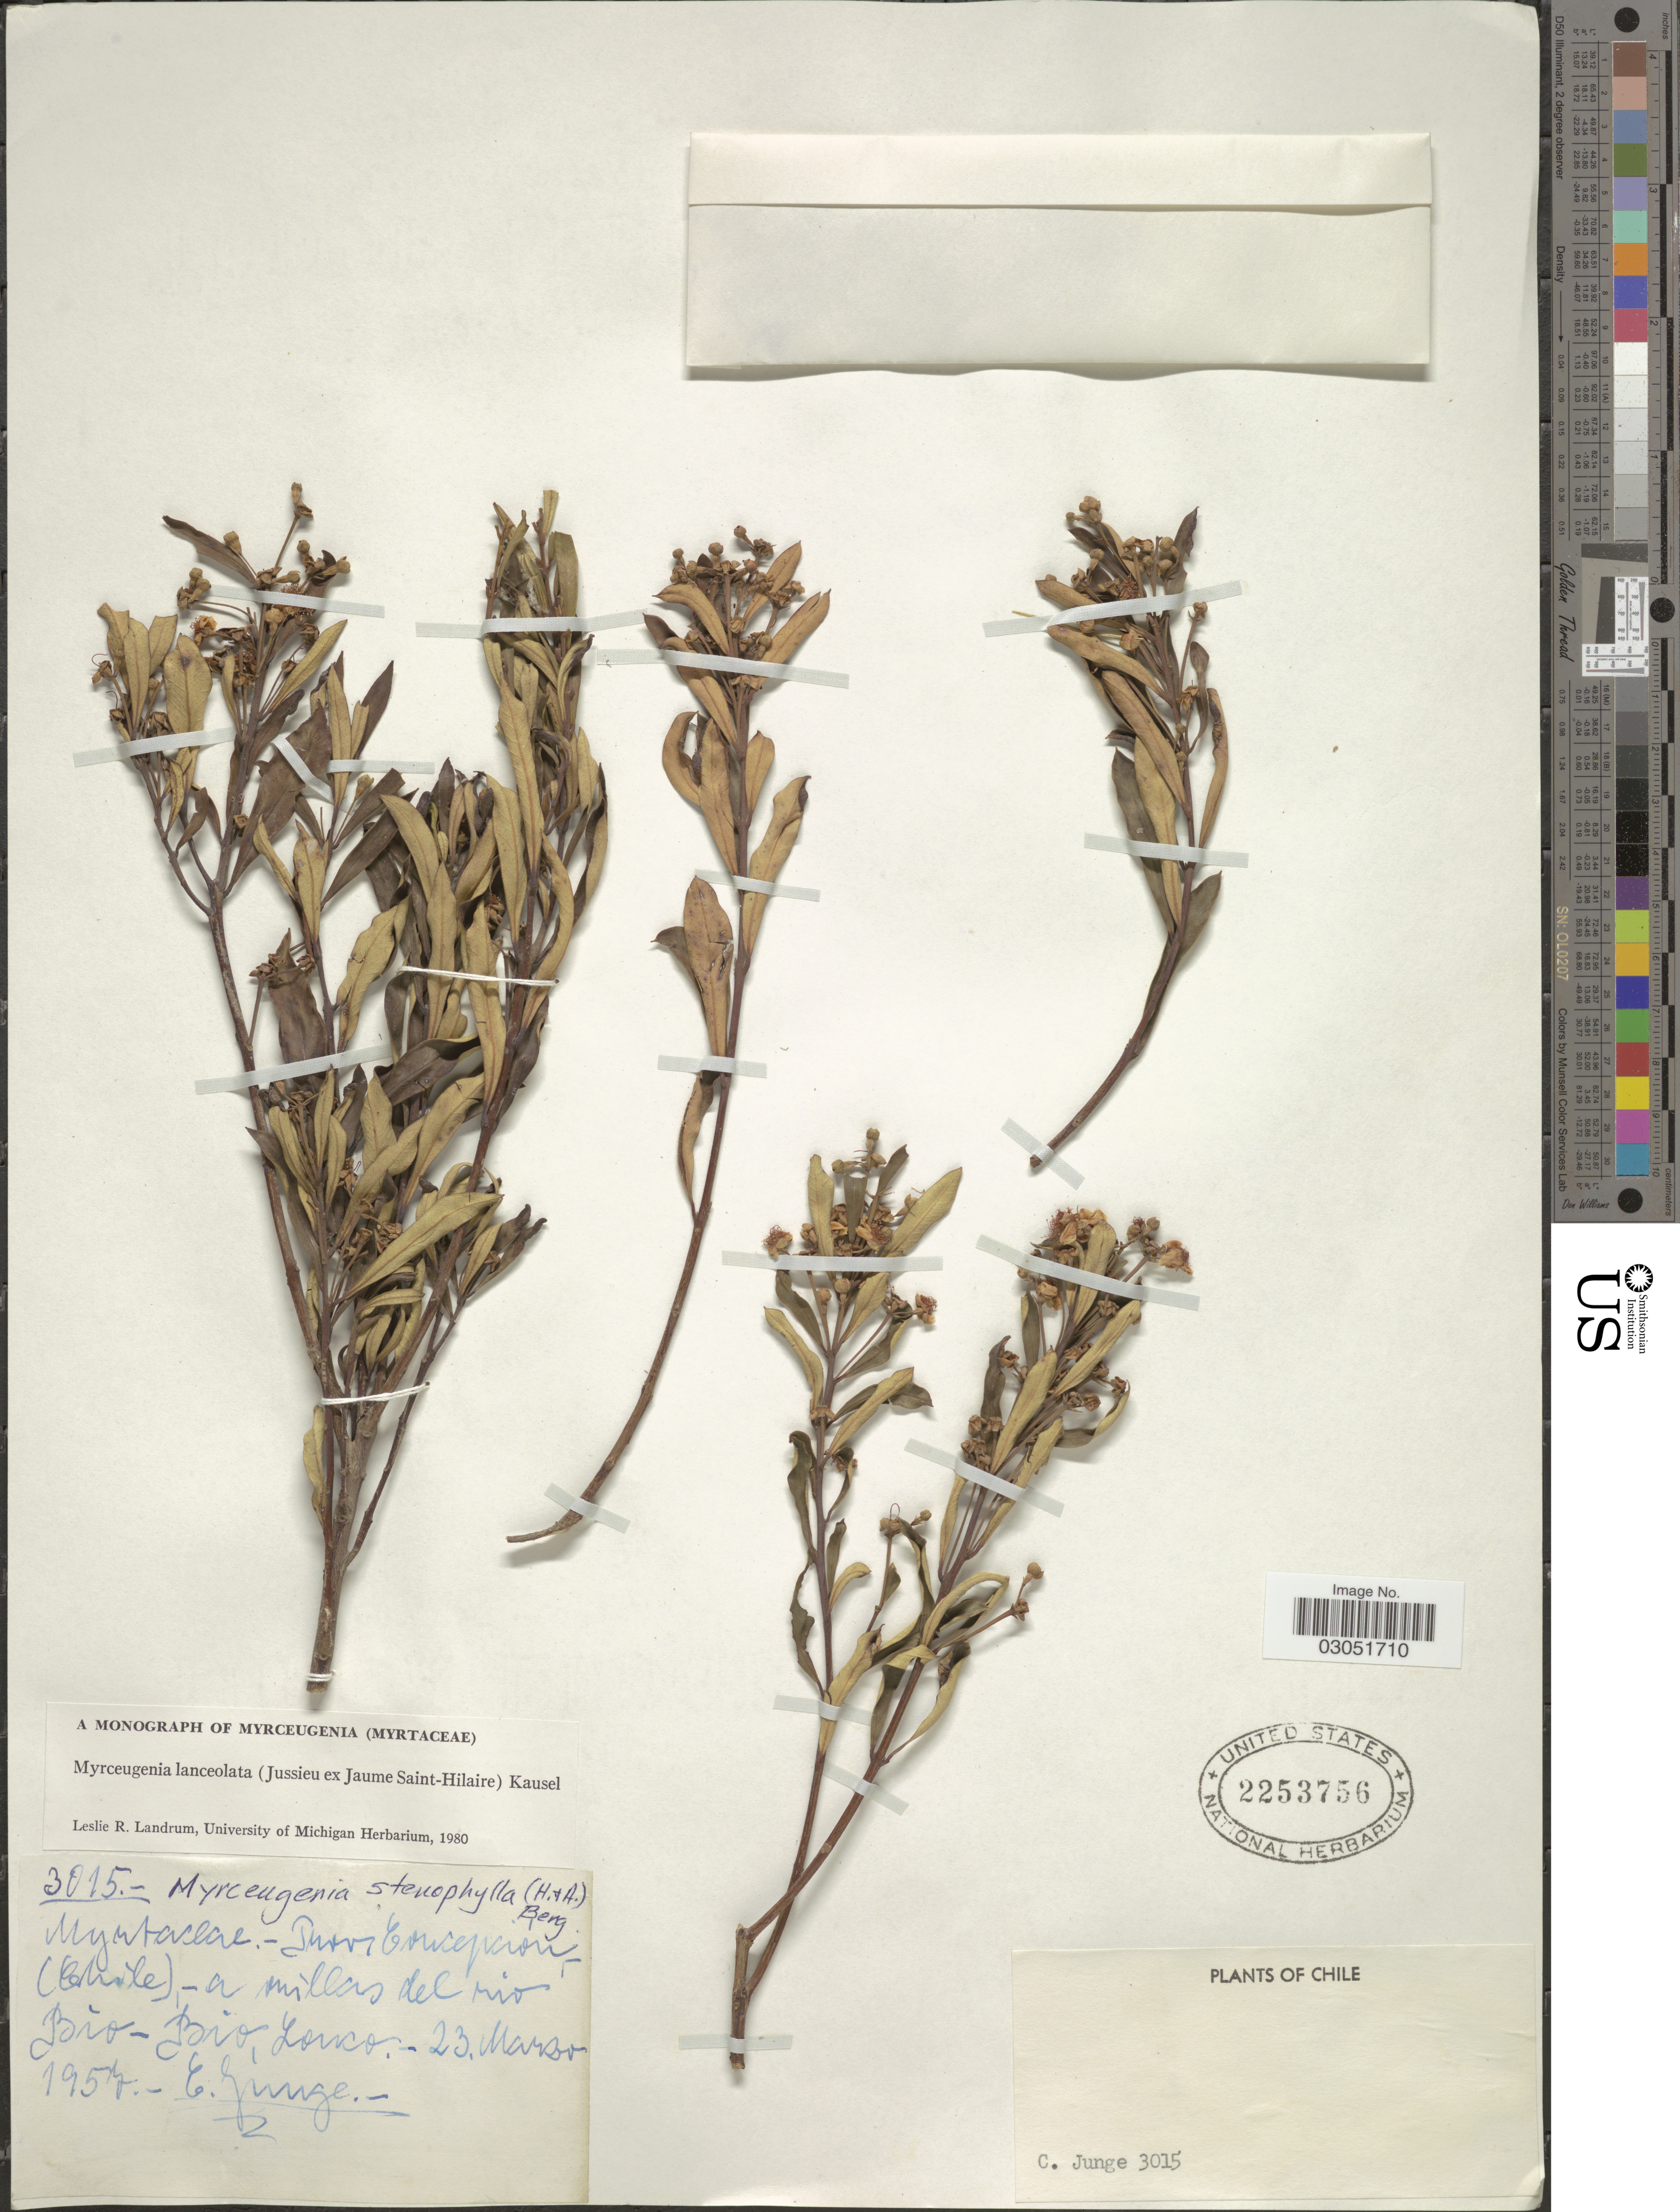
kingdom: Plantae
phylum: Tracheophyta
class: Magnoliopsida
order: Myrtales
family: Myrtaceae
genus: Myrceugenia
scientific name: Myrceugenia lanceolata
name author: (Juss. ex J. St.-Hil.) Kausel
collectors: C. Junge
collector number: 3015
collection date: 1953-03-23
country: Chile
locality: A millas del rio Bio-Bio, Lonco.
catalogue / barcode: US 2253756